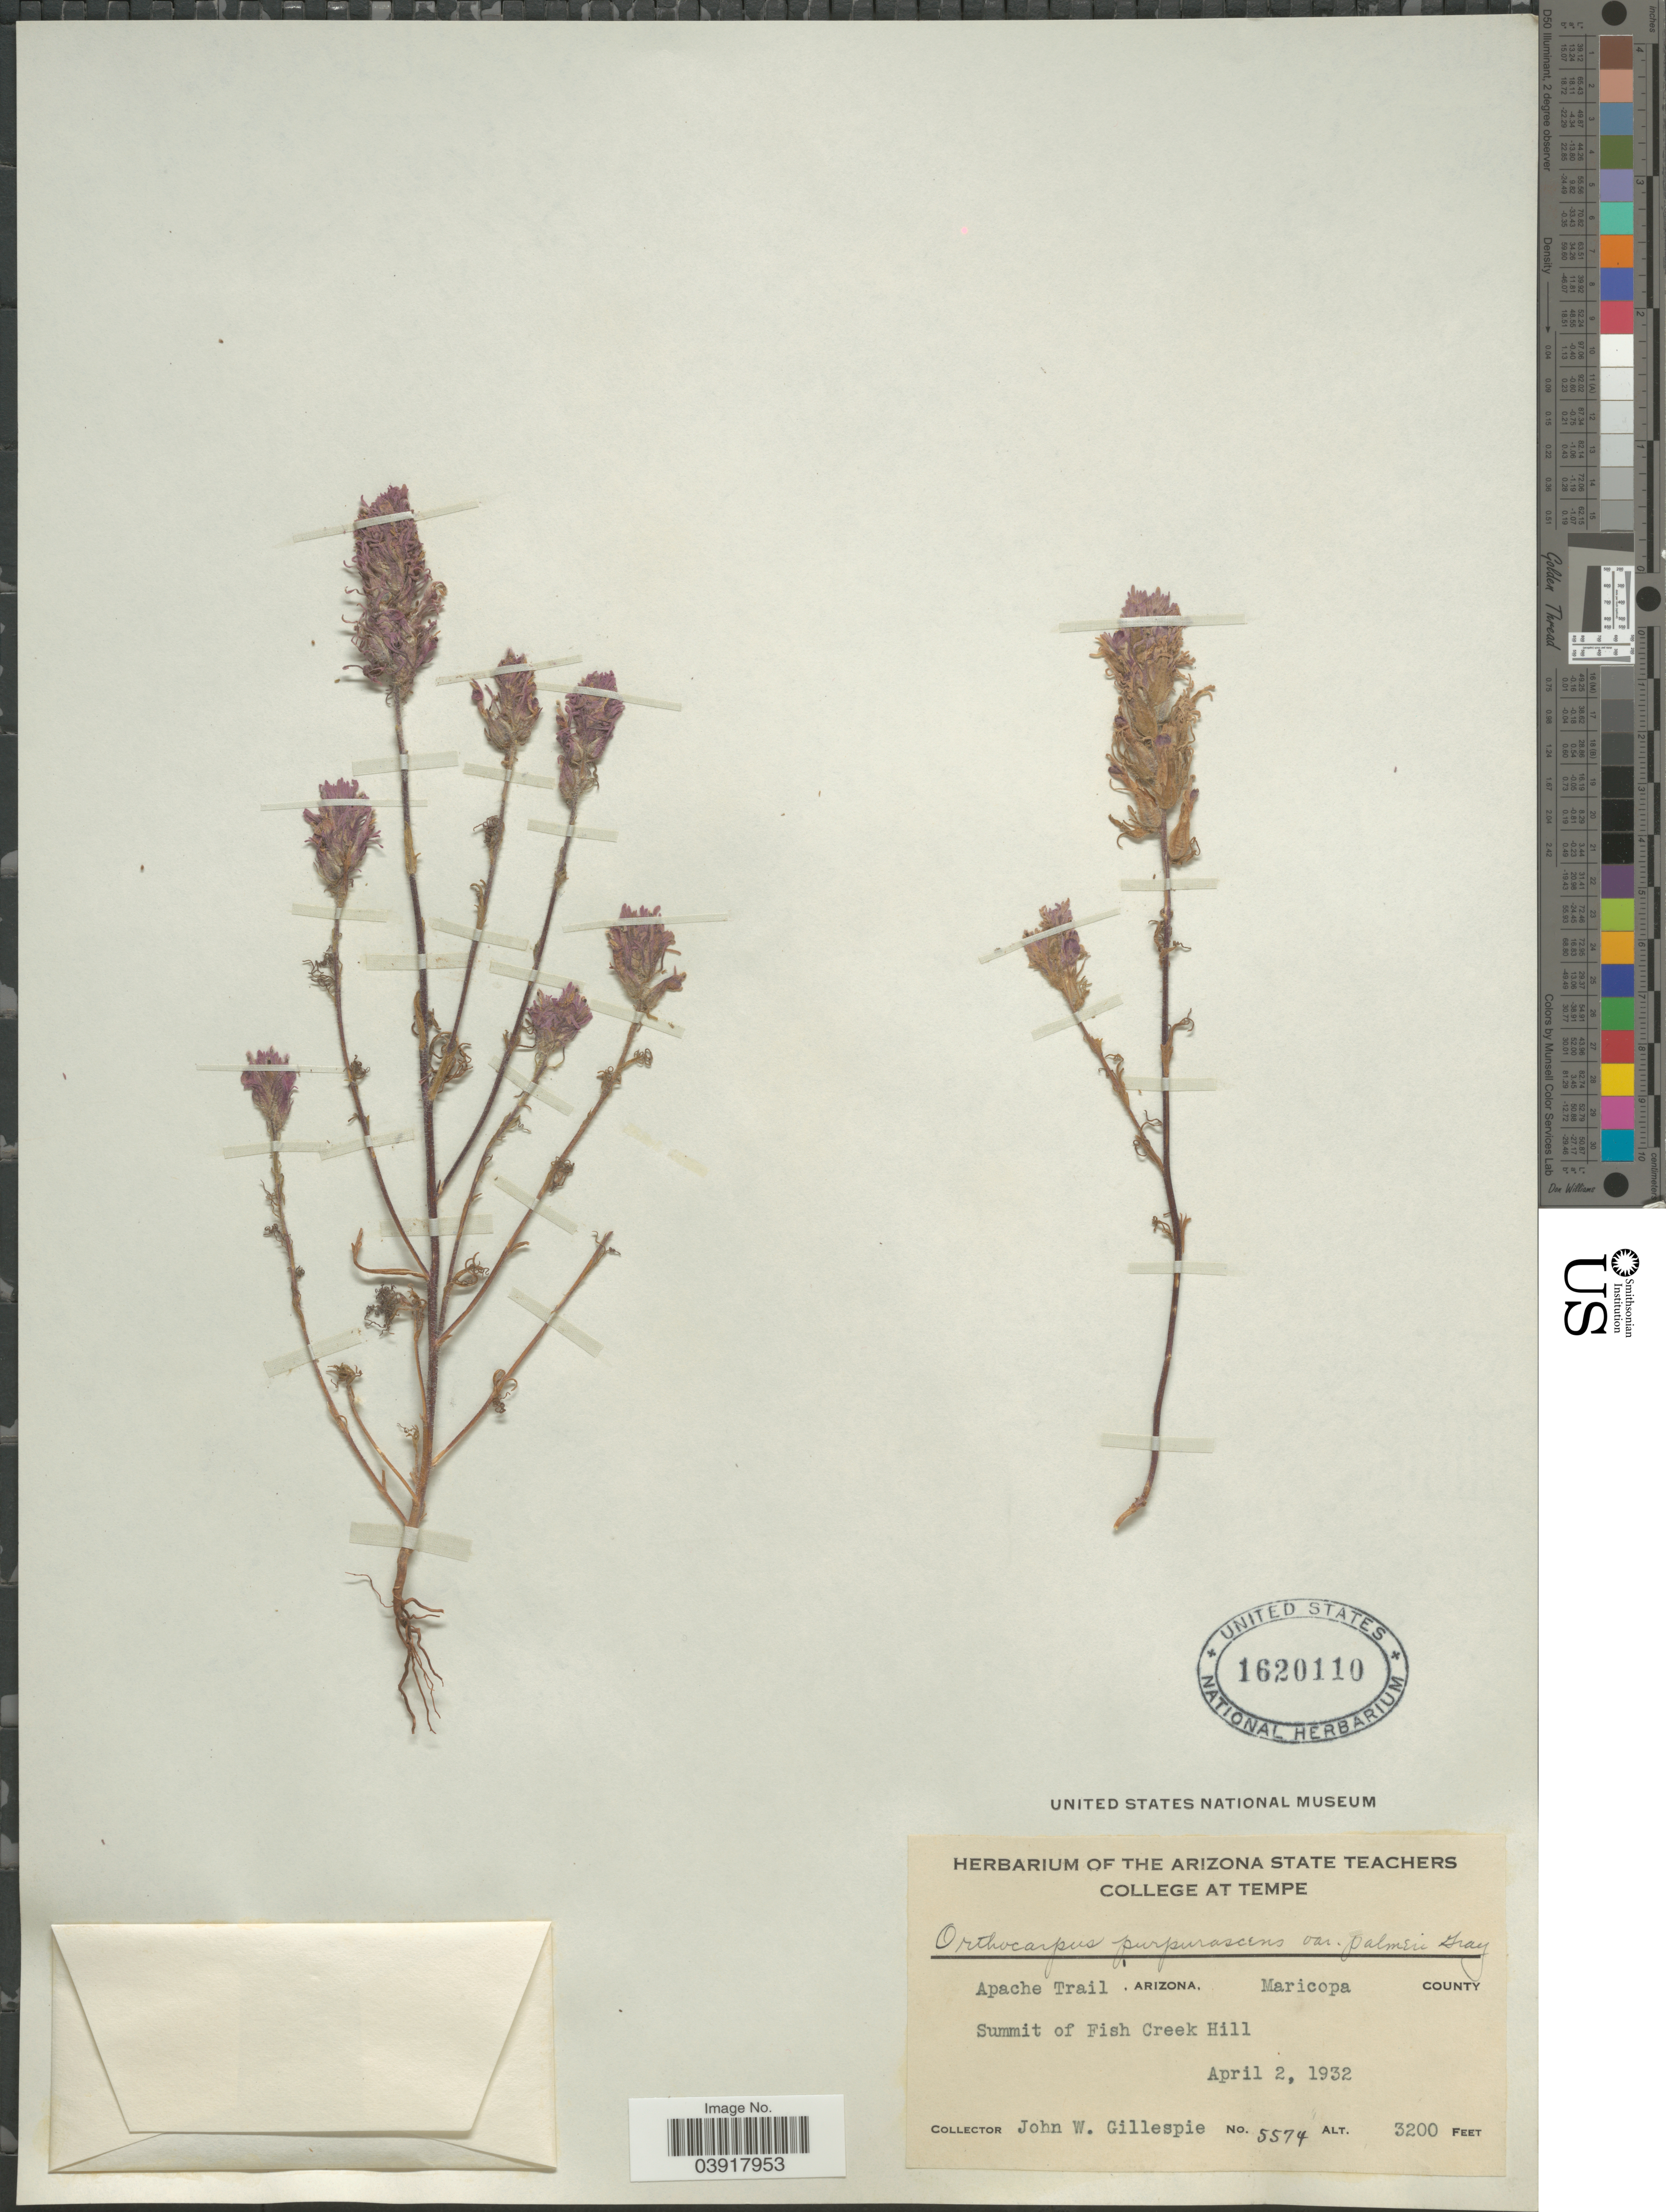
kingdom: Plantae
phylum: Tracheophyta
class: Magnoliopsida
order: Lamiales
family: Orobanchaceae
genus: Orthocarpus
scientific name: Orthocarpus purpurascens var. palmeri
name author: A. Gray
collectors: J. W. Gillespie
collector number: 5574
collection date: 1932-04-02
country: United States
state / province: Arizona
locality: Apache Trail. Maricopa County. Summit of Fish Creek Hill.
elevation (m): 975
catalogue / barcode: US 1620110